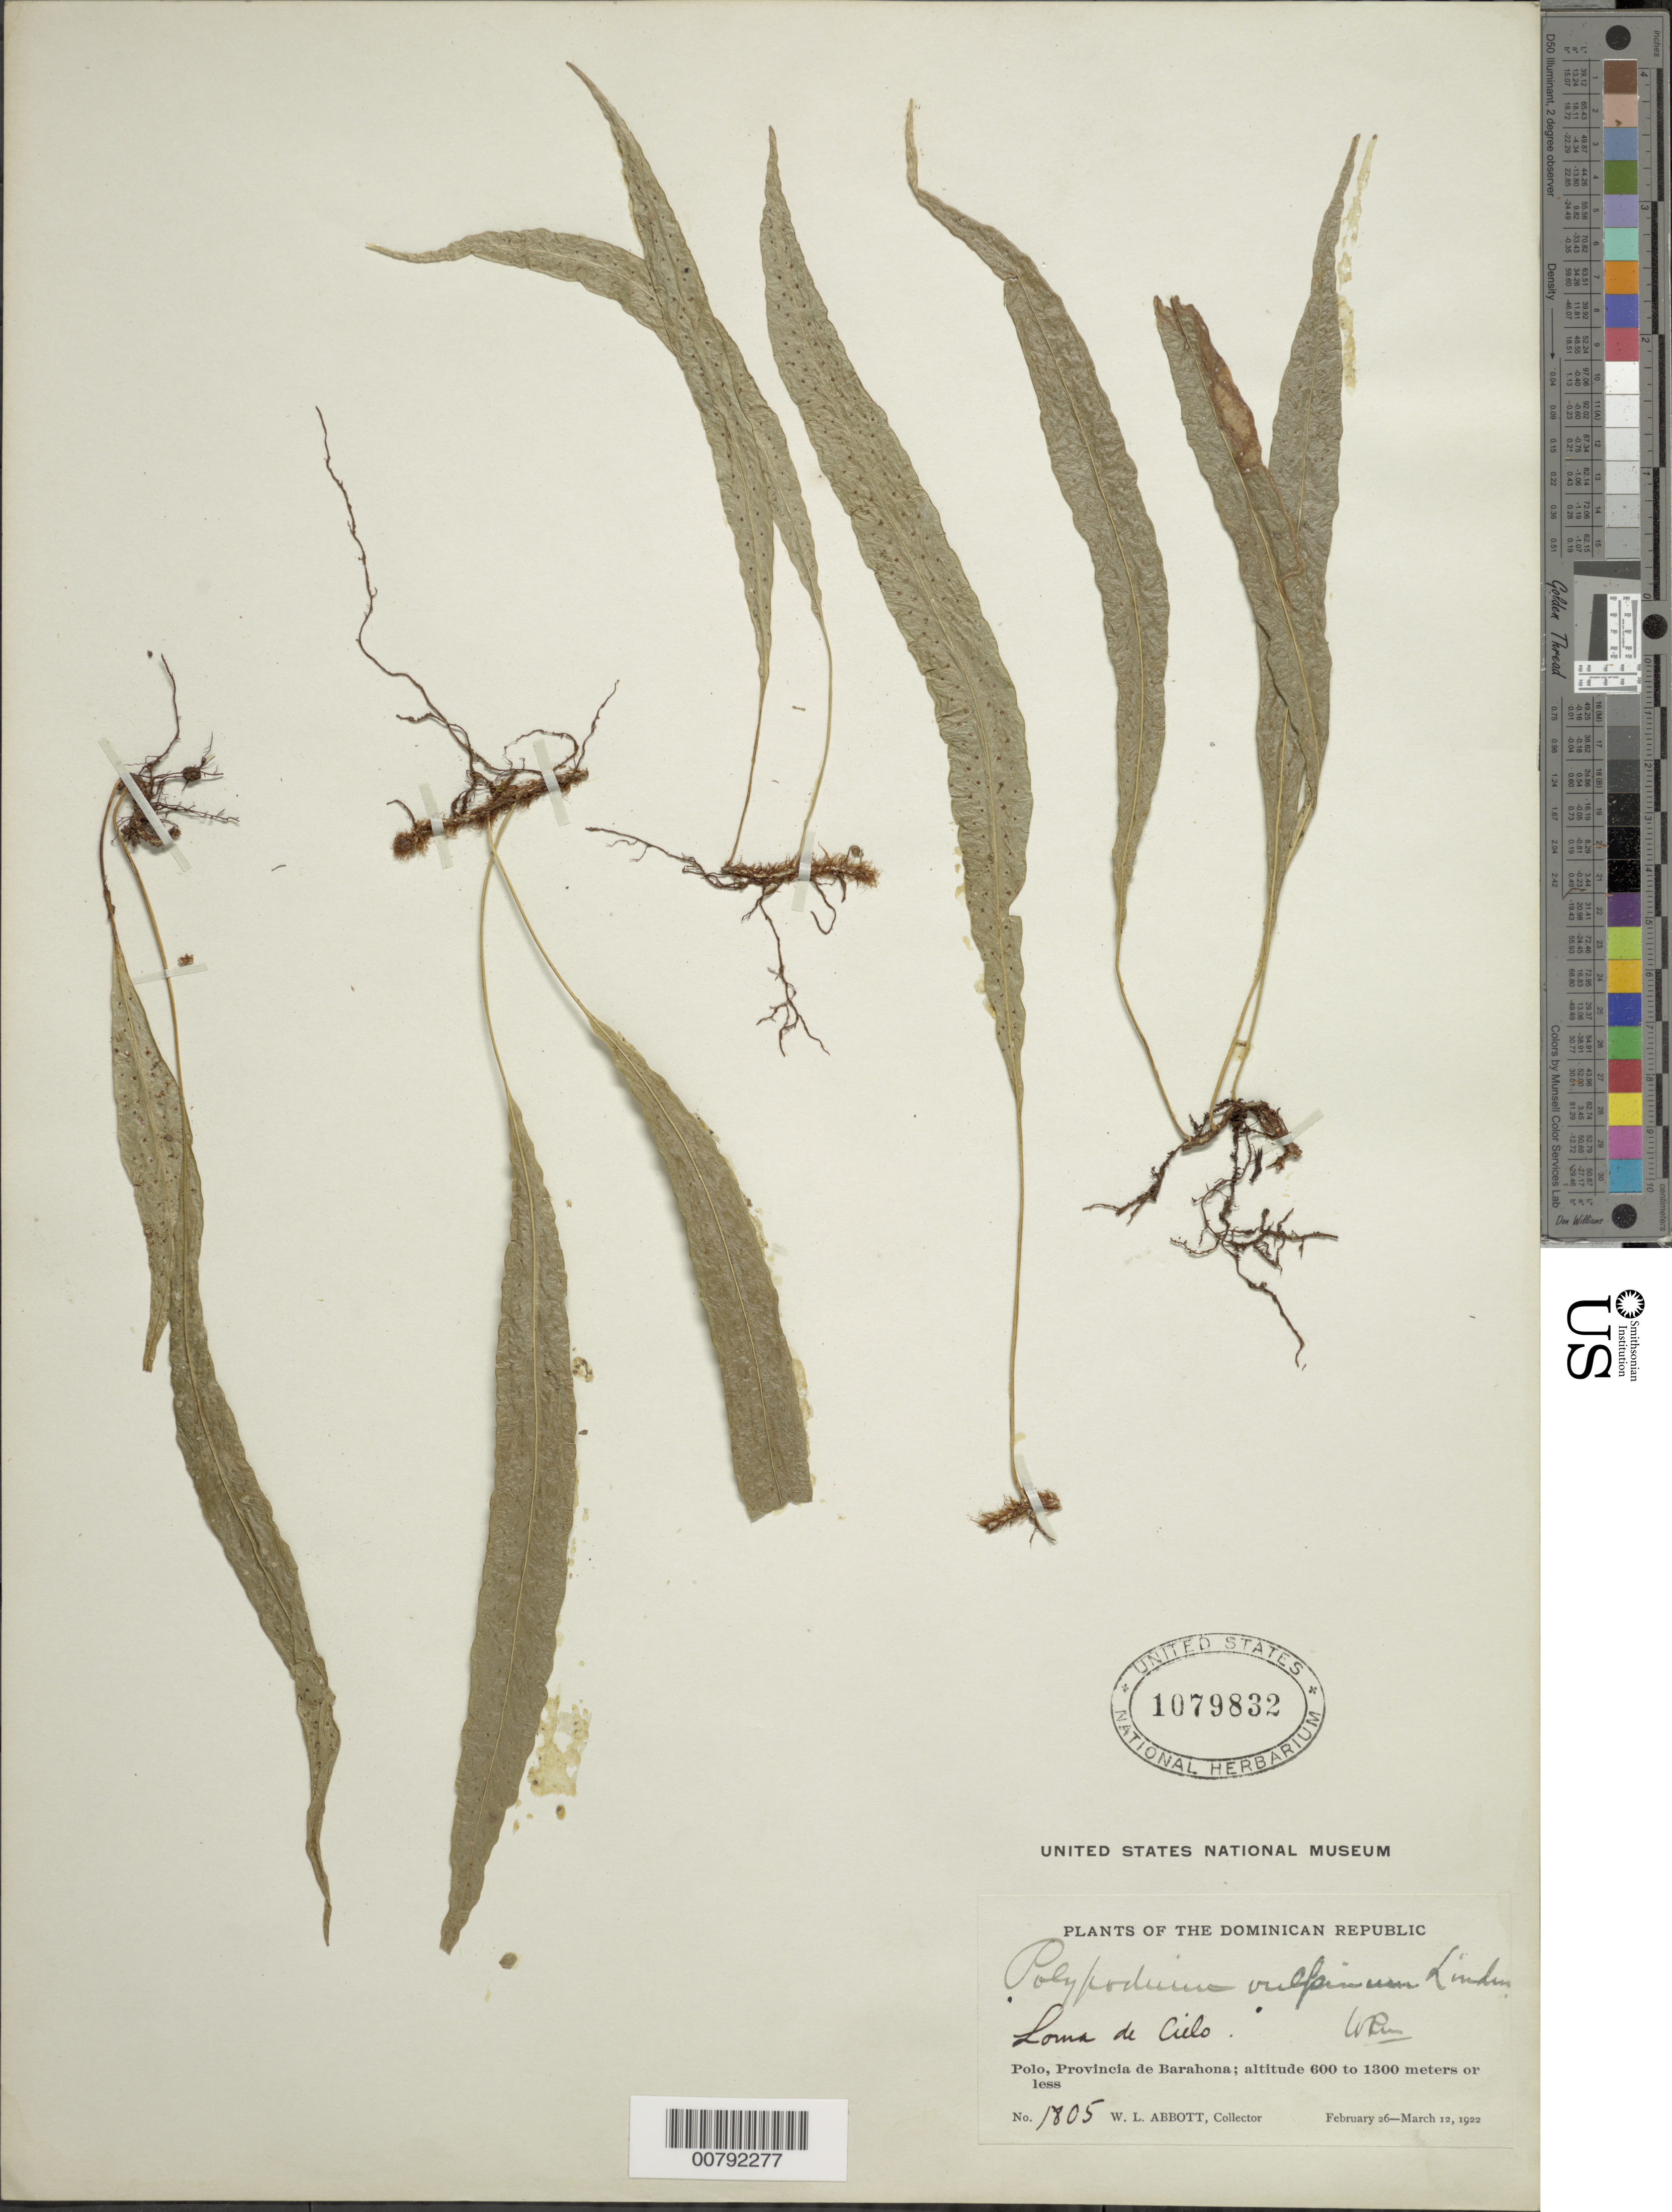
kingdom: Plantae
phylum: Tracheophyta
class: Polypodiopsida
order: Polypodiales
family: Polypodiaceae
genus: Campyloneurum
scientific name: Campyloneurum vulpinum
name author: (Lindm.) Ching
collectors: W. L. Abbott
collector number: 1805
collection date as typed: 26 Feb 1922 12 Mar 1922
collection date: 1922-02-26/1922-03-12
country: Dominican Republic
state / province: Barahona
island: Hispaniola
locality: Polo, Loma de Cielo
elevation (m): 600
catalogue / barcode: US 1079832